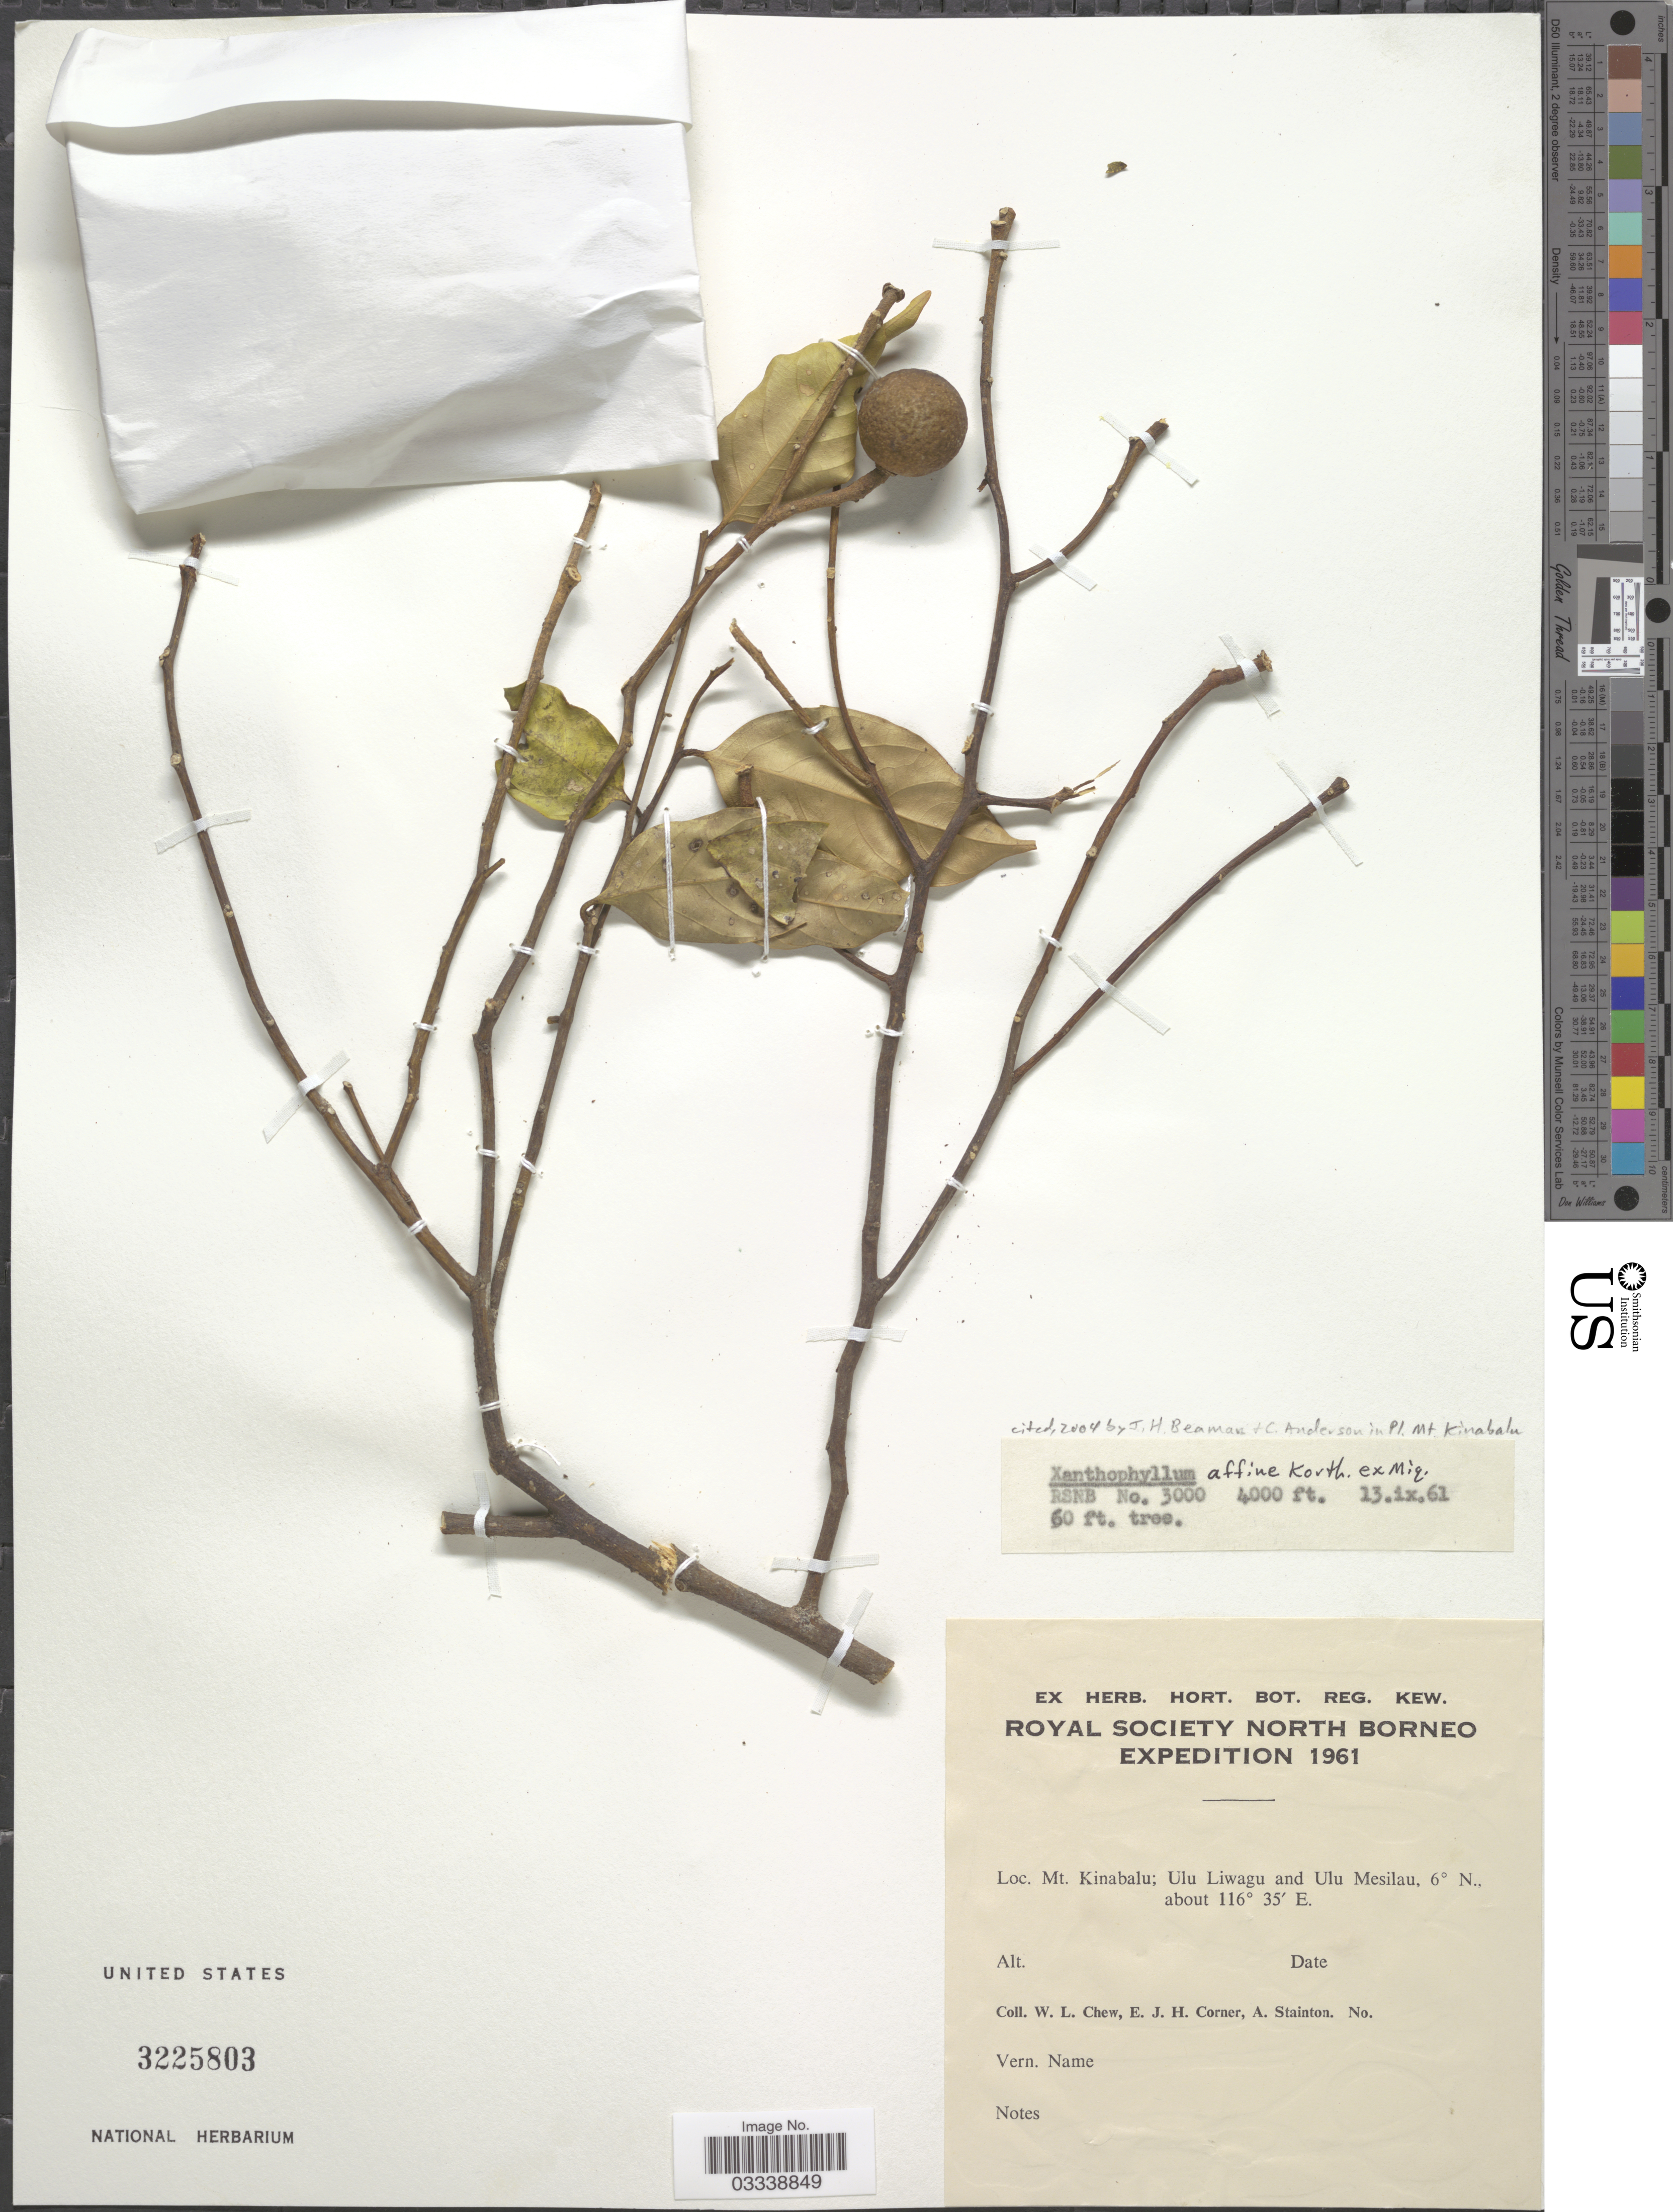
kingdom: Plantae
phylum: Tracheophyta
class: Magnoliopsida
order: Fabales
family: Polygalaceae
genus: Xanthophyllum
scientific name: Xanthophyllum affine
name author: Korth. ex Miq.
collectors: W. Chew, E. Corner & A. Stainton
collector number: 3000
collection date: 1961-09-13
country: Malaysia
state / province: Sabah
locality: North Borneo. Mt. Kinabalu; Ulu Liwagu and Ulu Mesilau.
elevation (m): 1219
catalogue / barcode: US 3225803